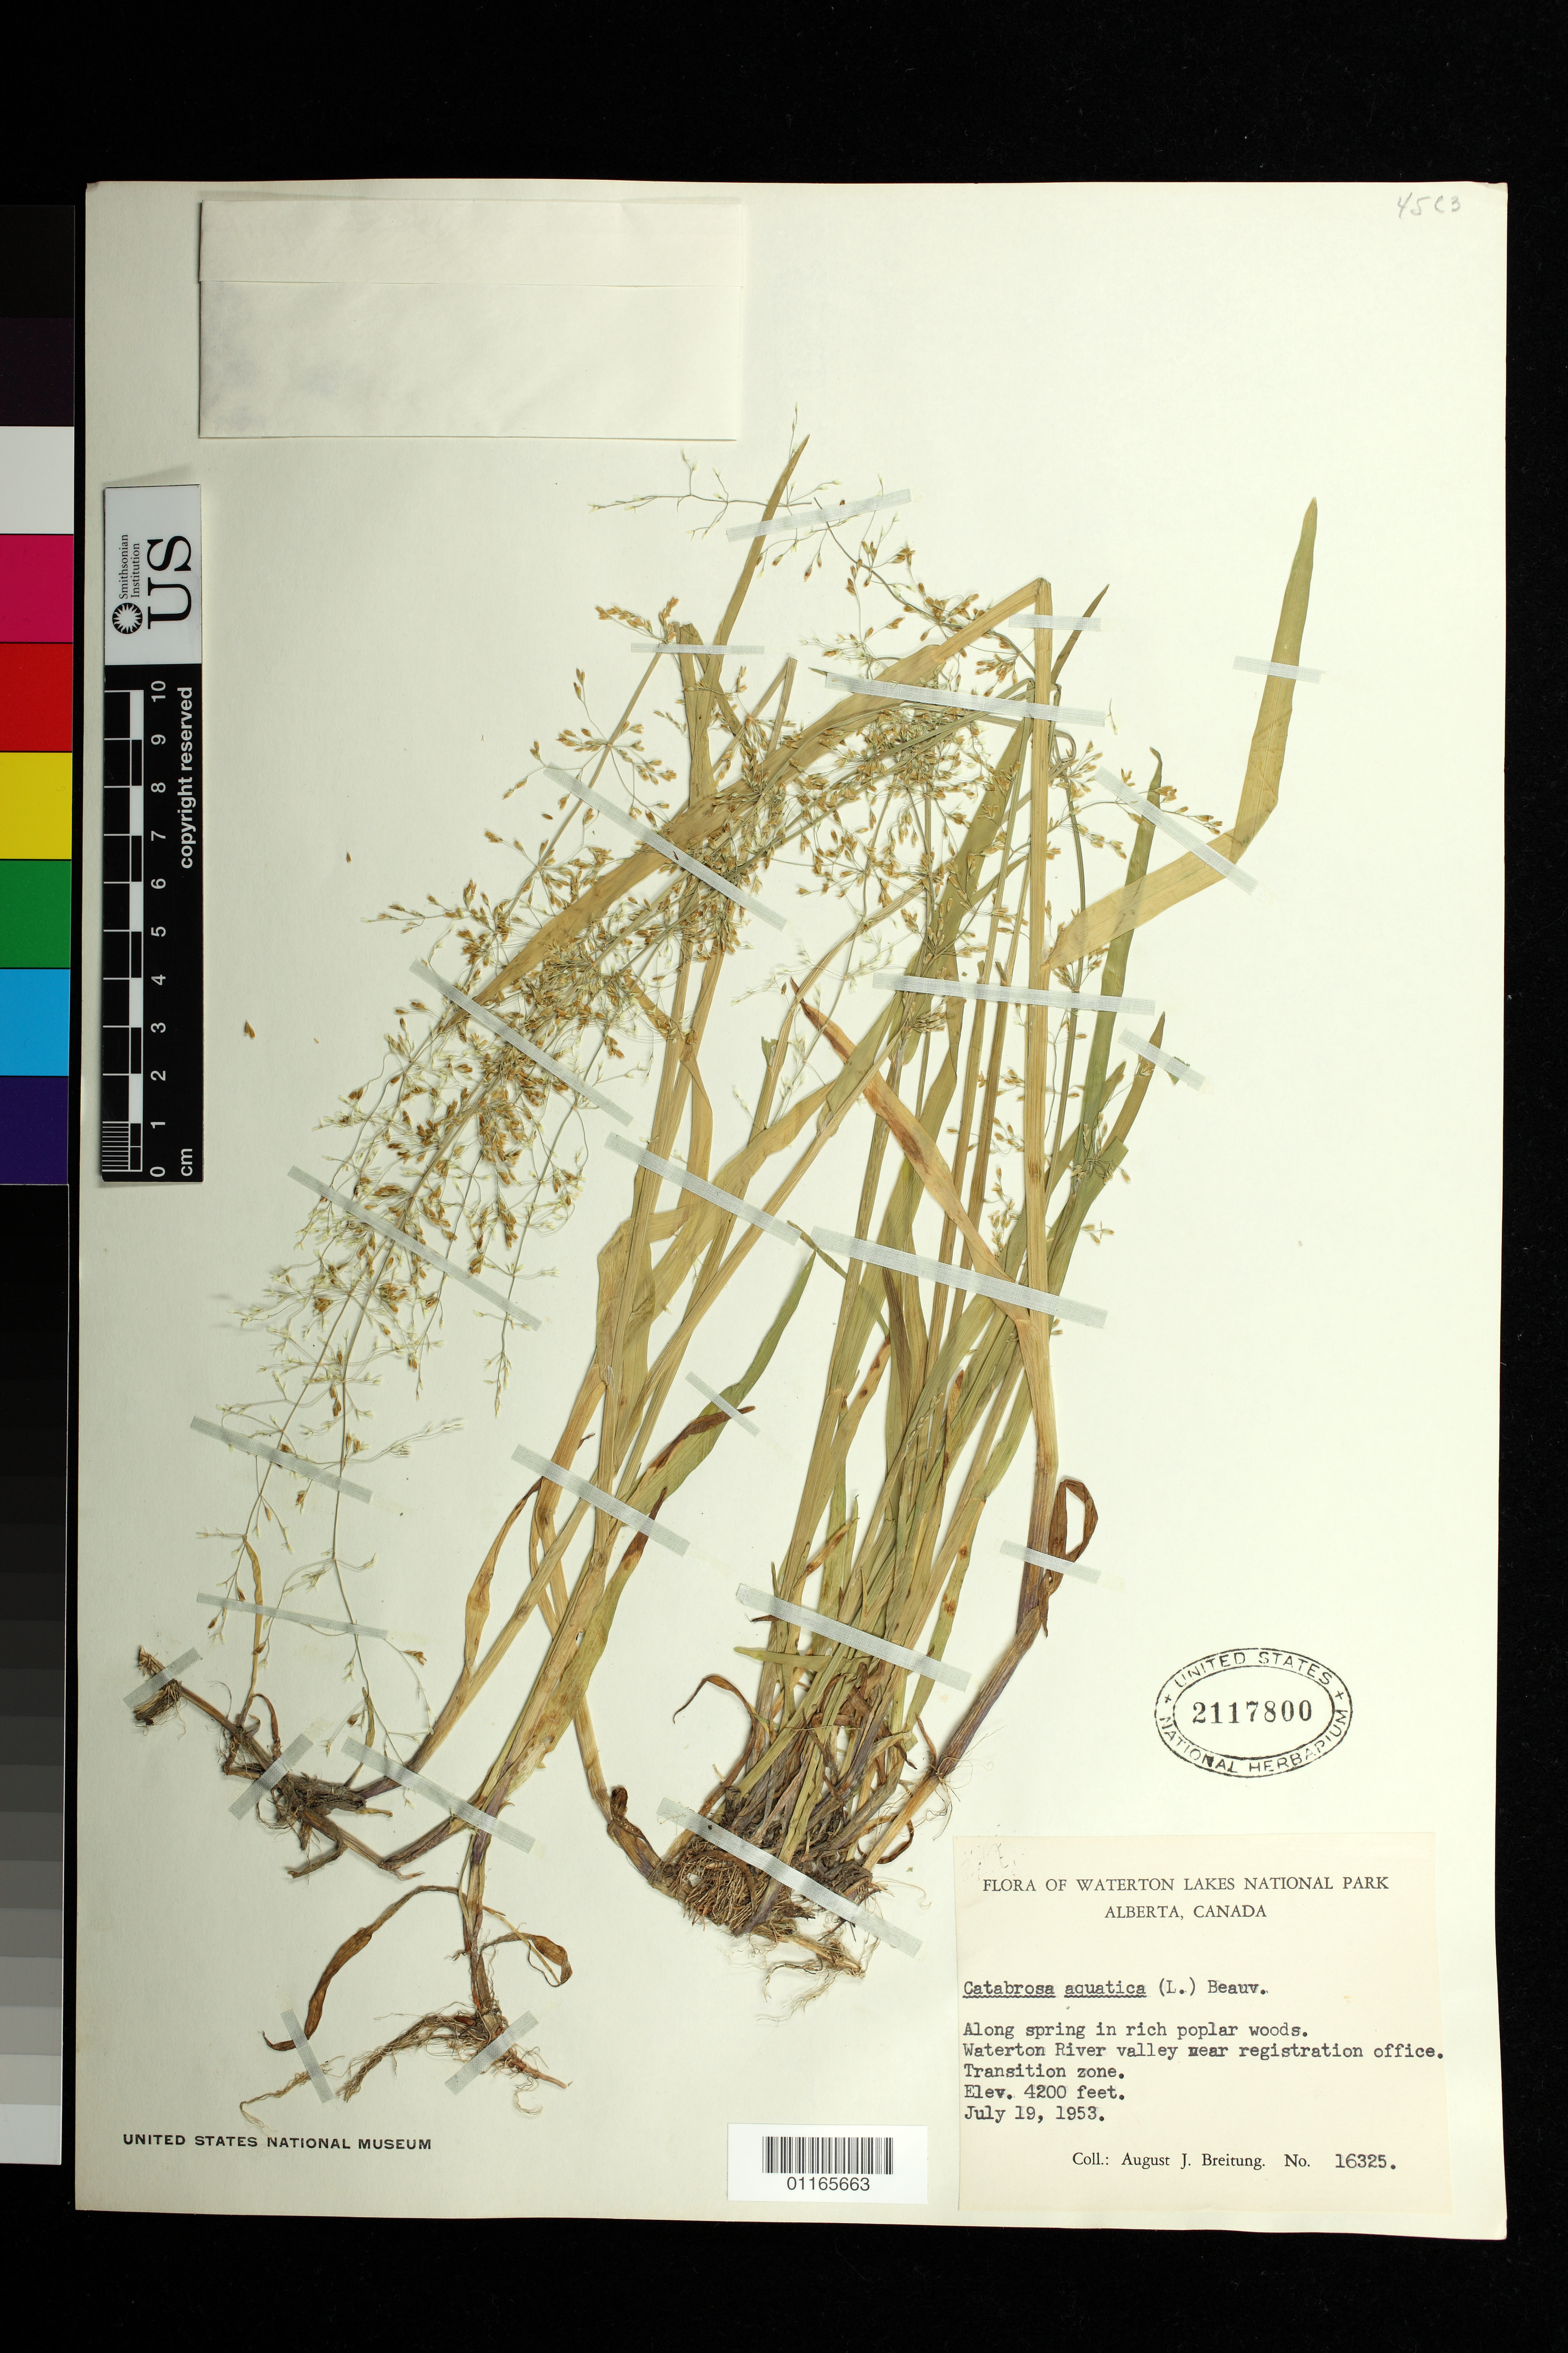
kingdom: Plantae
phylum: Tracheophyta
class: Liliopsida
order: Poales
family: Poaceae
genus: Catabrosa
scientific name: Catabrosa aquatica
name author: (L.) P. Beauv.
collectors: A. J. Breitung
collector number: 16325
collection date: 1953-07-19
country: Canada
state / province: Alberta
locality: Waterton River valley near registration office. Transition zone.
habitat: Along spring in rich poplar woods.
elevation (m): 1280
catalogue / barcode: US 2117800